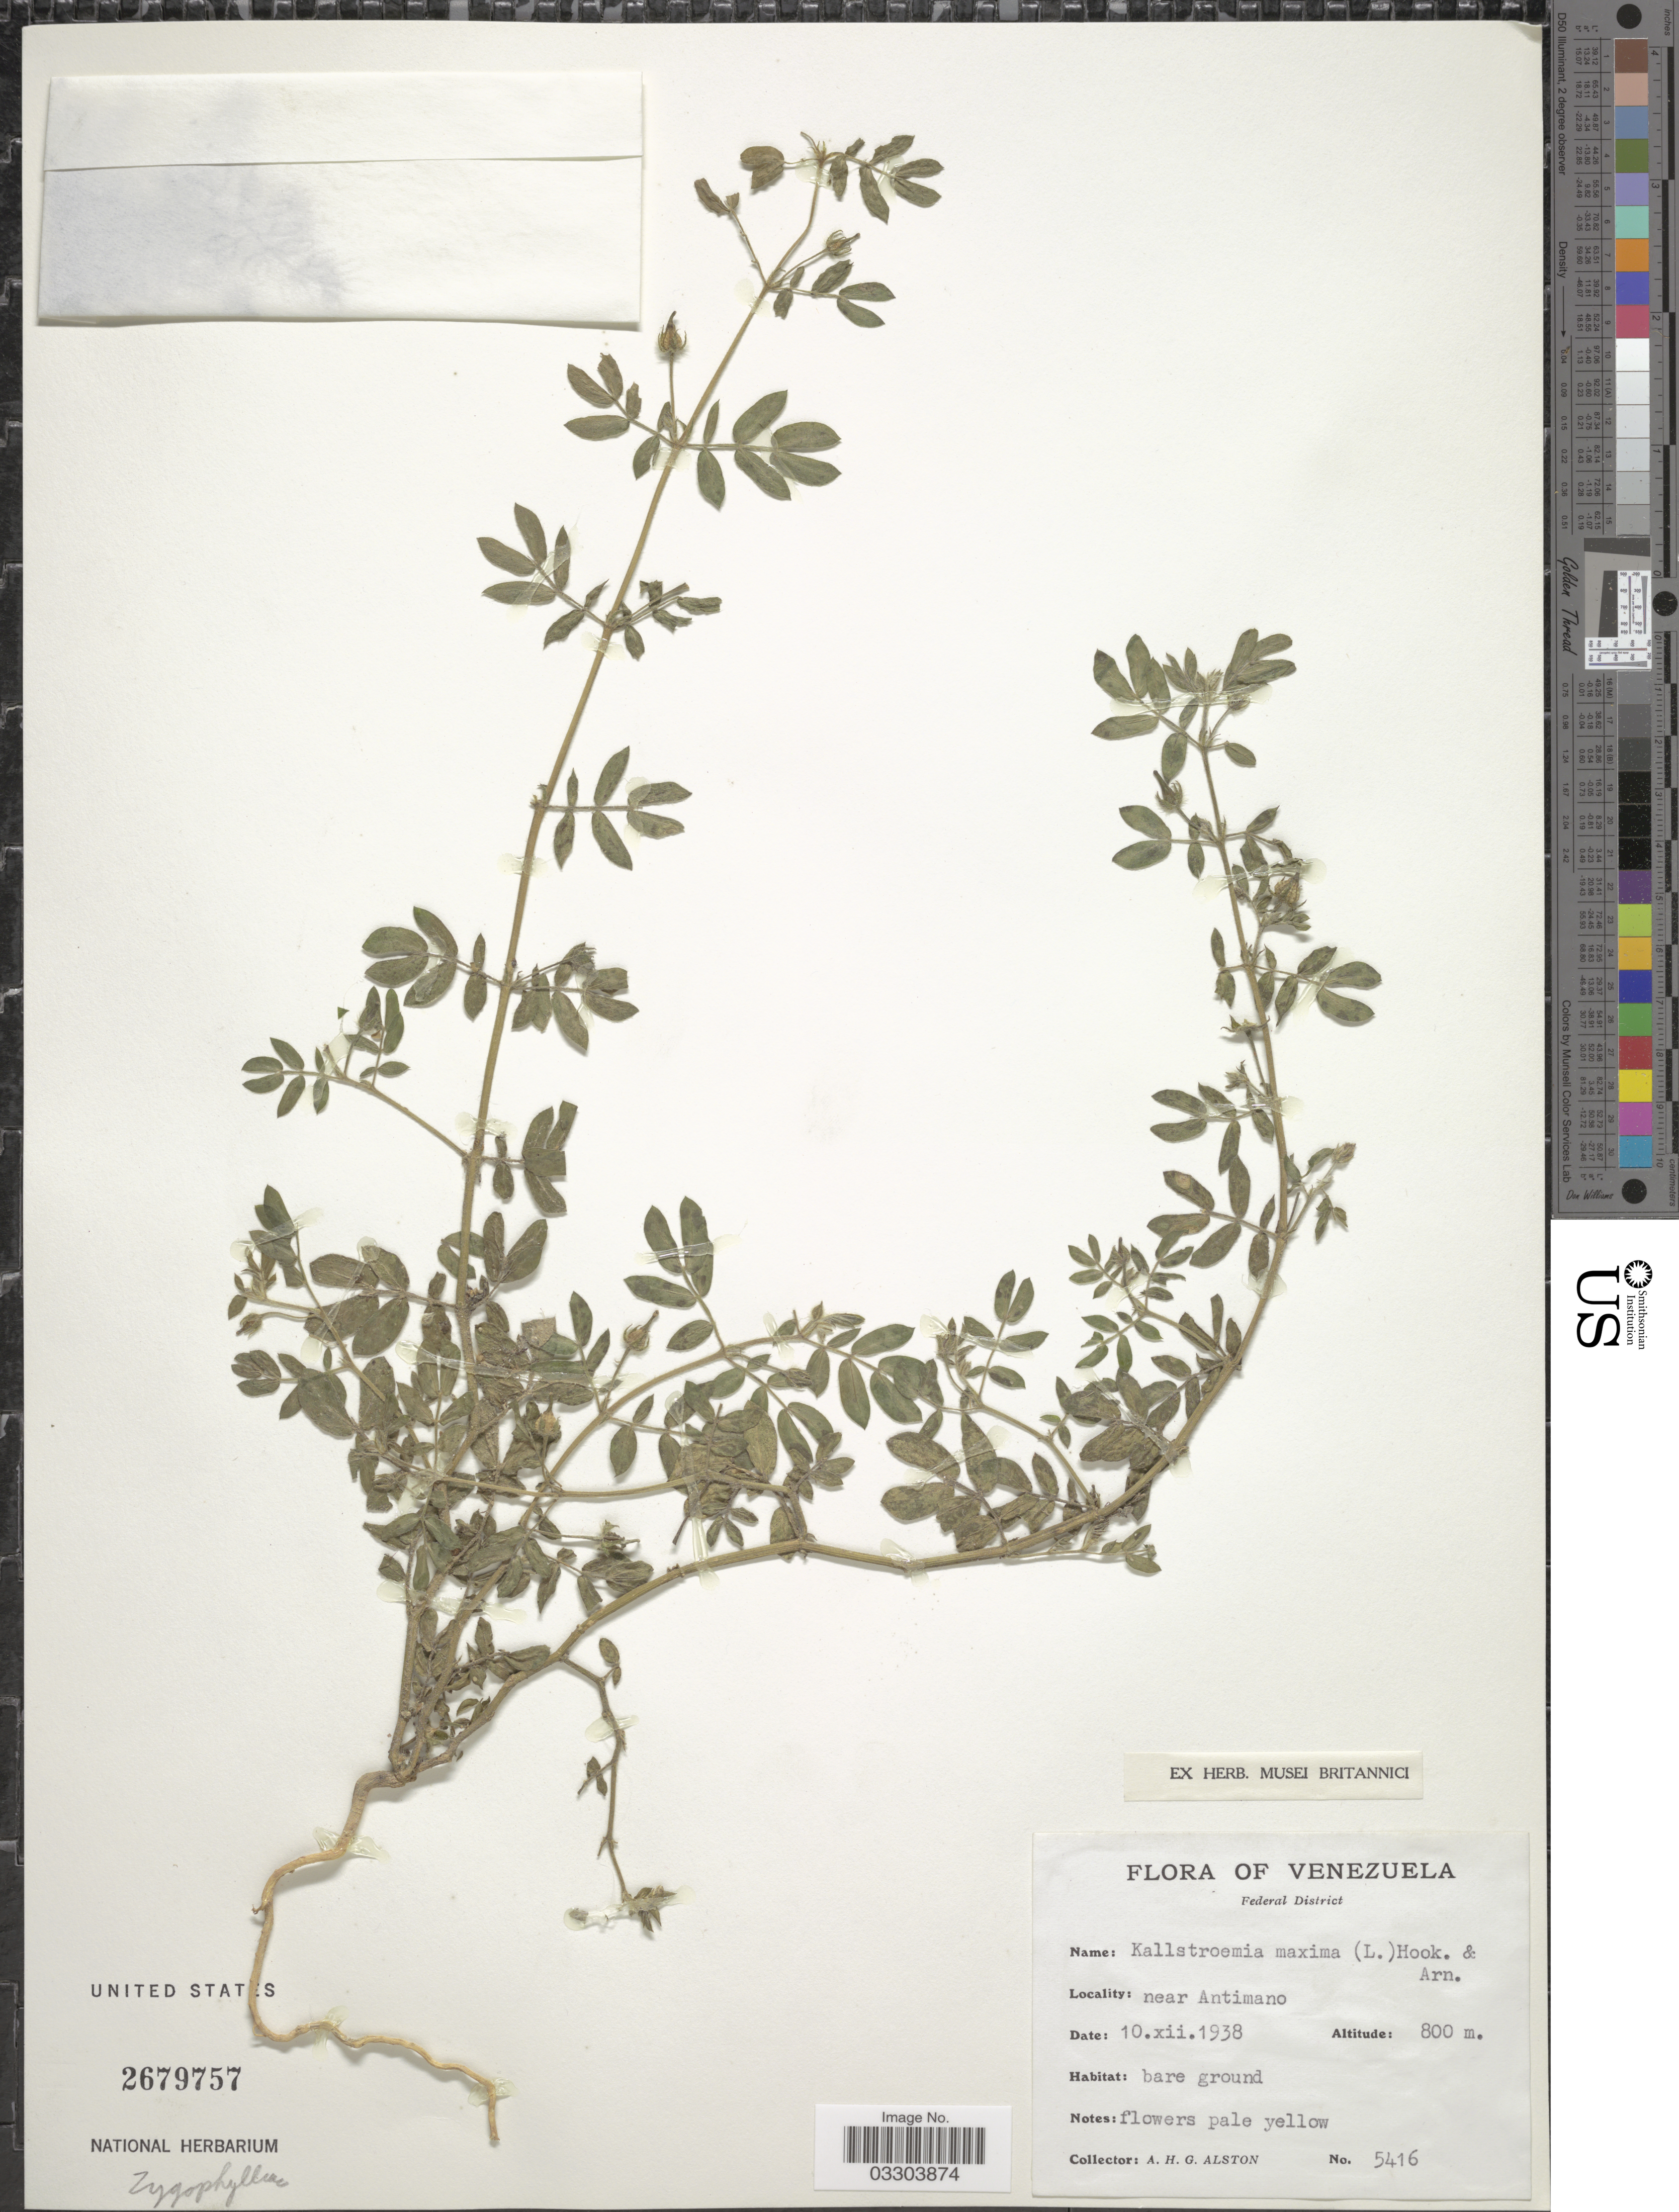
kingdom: Plantae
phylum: Tracheophyta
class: Magnoliopsida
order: Zygophyllales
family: Zygophyllaceae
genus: Kallstroemia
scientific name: Kallstroemia maxima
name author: (L.) Hook. & Arn.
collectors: A. H. Alston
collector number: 5416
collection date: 1938-12-10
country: Venezuela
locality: Federal District. Near Antimano.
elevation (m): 800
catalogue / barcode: US 2679757